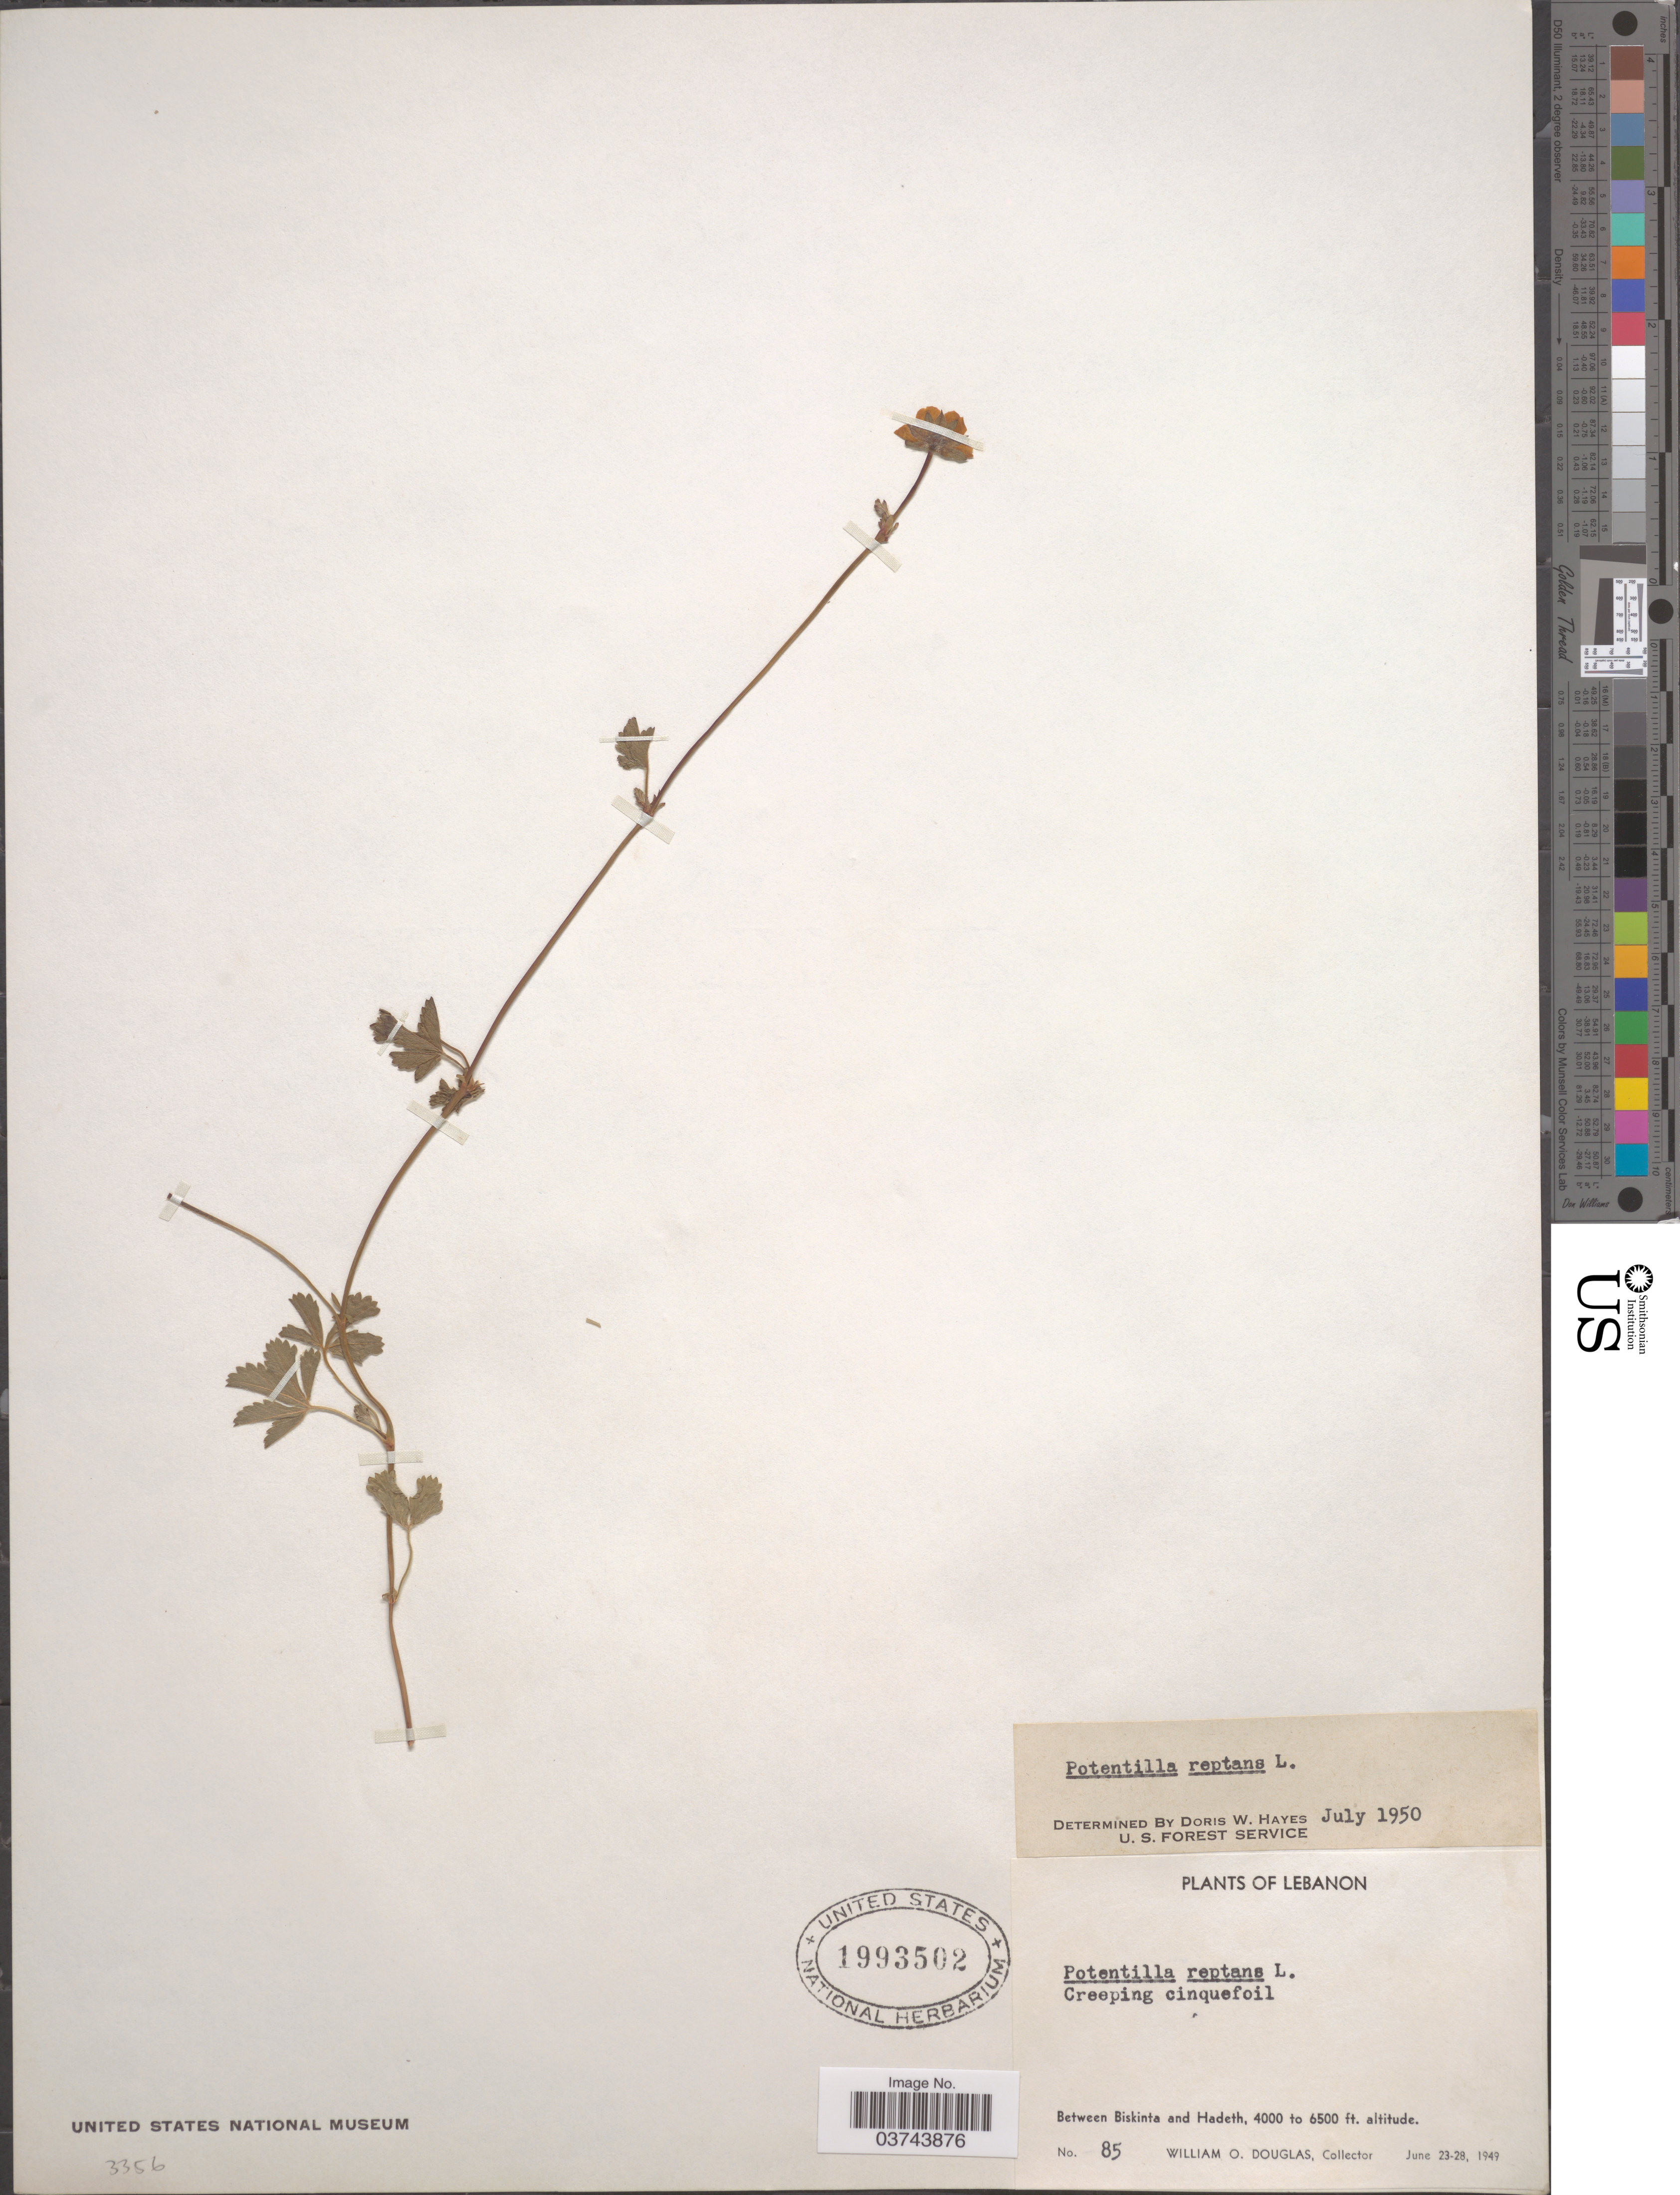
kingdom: Plantae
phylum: Tracheophyta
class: Magnoliopsida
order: Rosales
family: Rosaceae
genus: Potentilla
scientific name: Potentilla recta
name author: L.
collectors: W. Douglas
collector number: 85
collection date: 1949-06-23/1949-06-28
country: Lebanon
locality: Between Biskinta and Hadeth.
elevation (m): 1219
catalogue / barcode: US 1993502